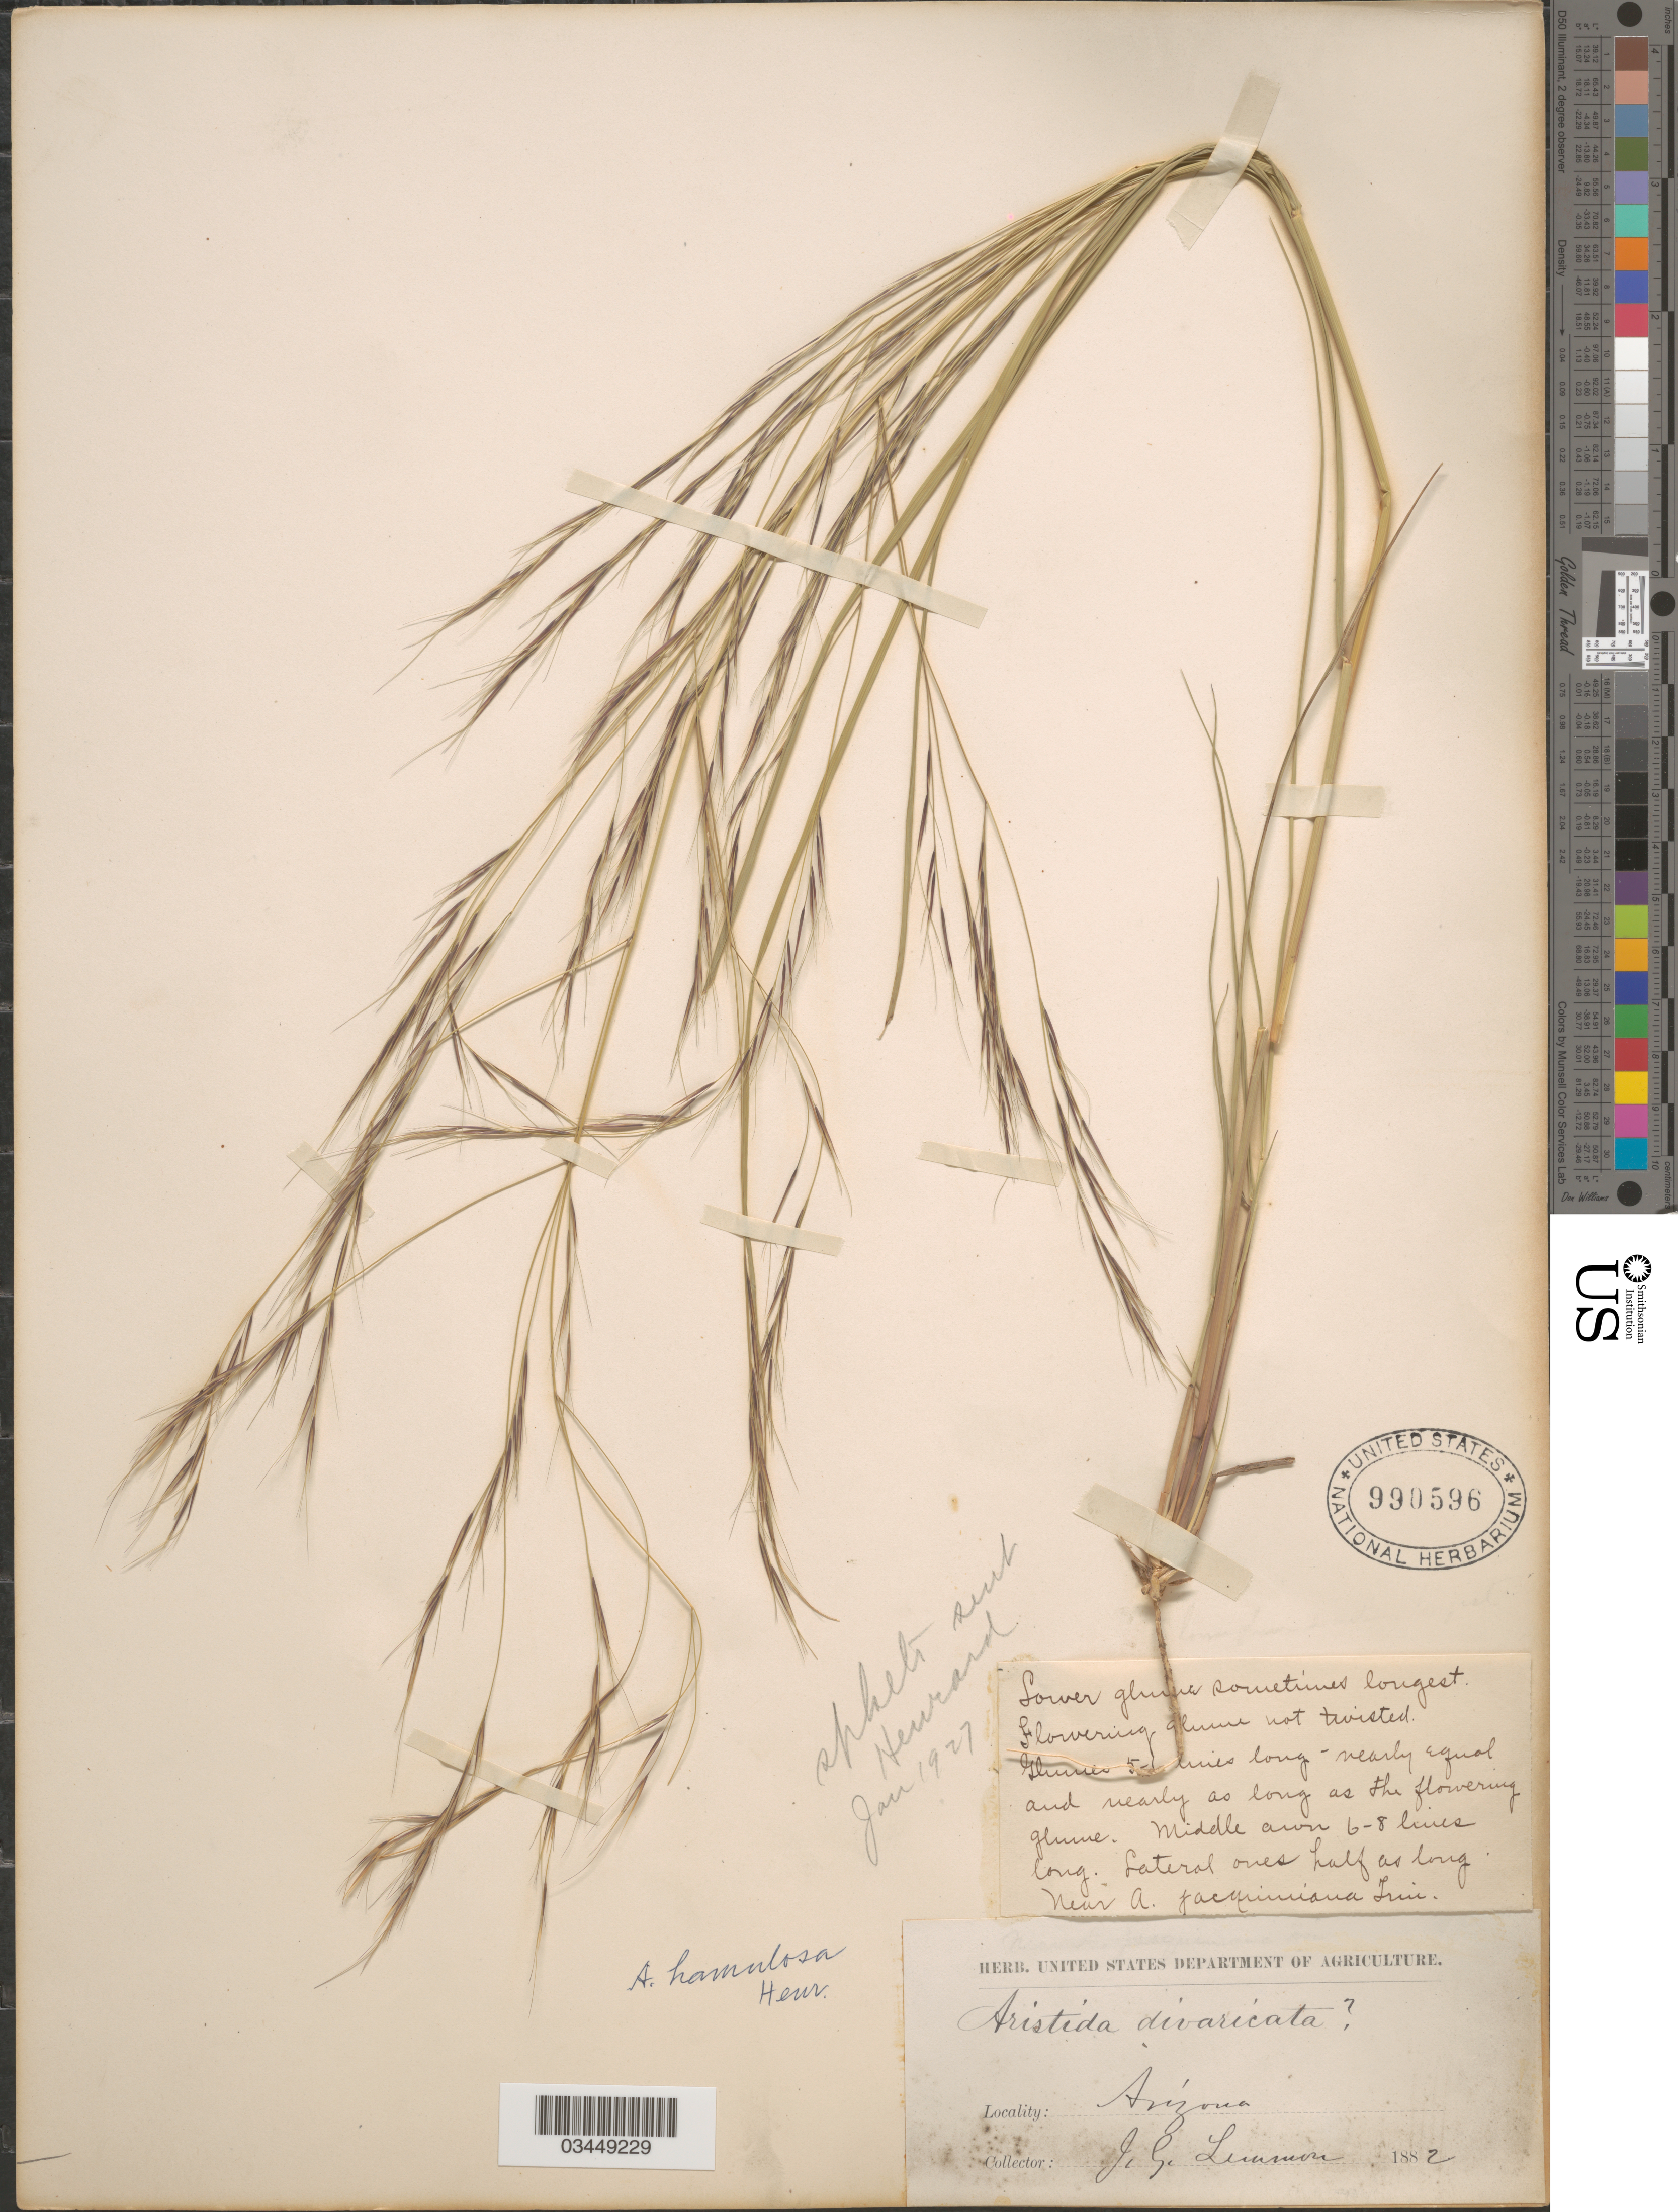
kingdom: Plantae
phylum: Tracheophyta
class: Liliopsida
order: Poales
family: Poaceae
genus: Aristida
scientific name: Aristida hamulosa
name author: Henr.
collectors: J. Lemmon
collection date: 1882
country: United States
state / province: Arizona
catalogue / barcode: US 990596